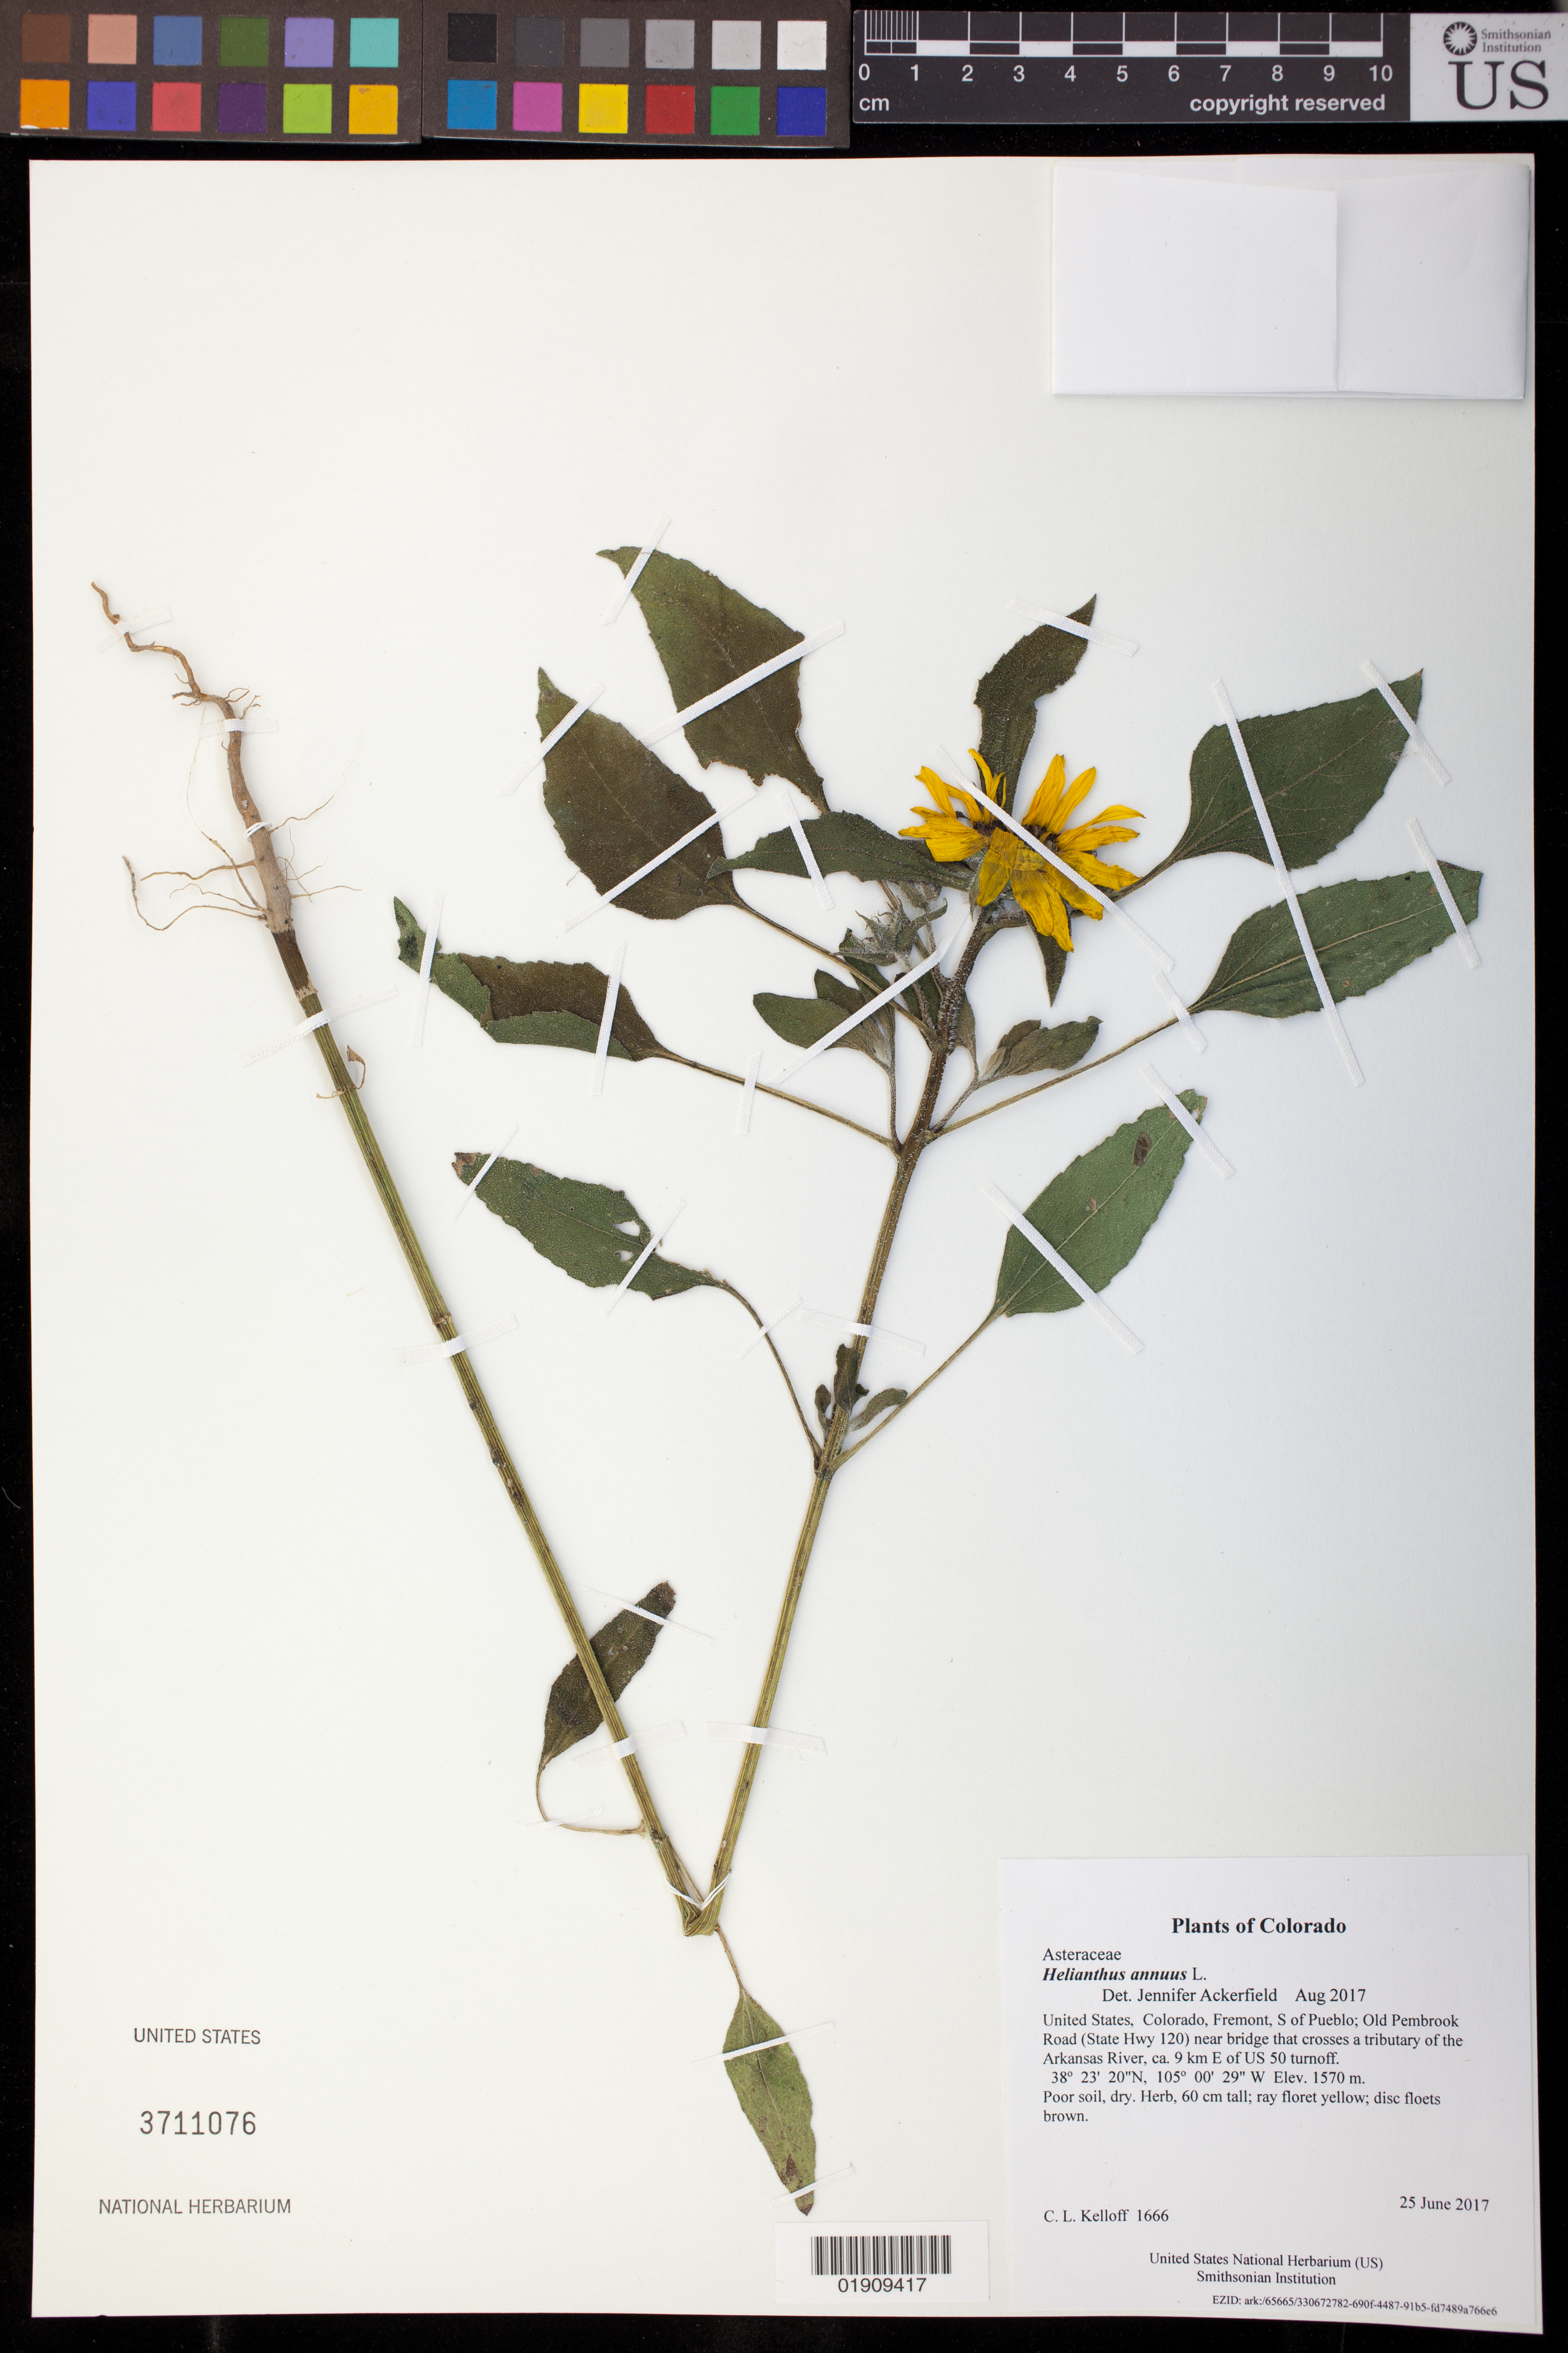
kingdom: Plantae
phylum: Tracheophyta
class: Magnoliopsida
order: Asterales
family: Asteraceae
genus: Helianthus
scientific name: Helianthus annuus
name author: L.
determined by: Ackerfield, Jennifer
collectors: C. L. Kelloff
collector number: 1666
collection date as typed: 25 June 2017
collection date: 2017-06-25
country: United States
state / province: Colorado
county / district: Fremont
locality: S of Pueblo; Old Pembrook Road (State Hwy 120) near bridge that crosses a tributary of the Arkansas River, ca. 9 km E of US 50 turnoff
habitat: Poor soil, dry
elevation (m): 1570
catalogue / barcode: US 3711076